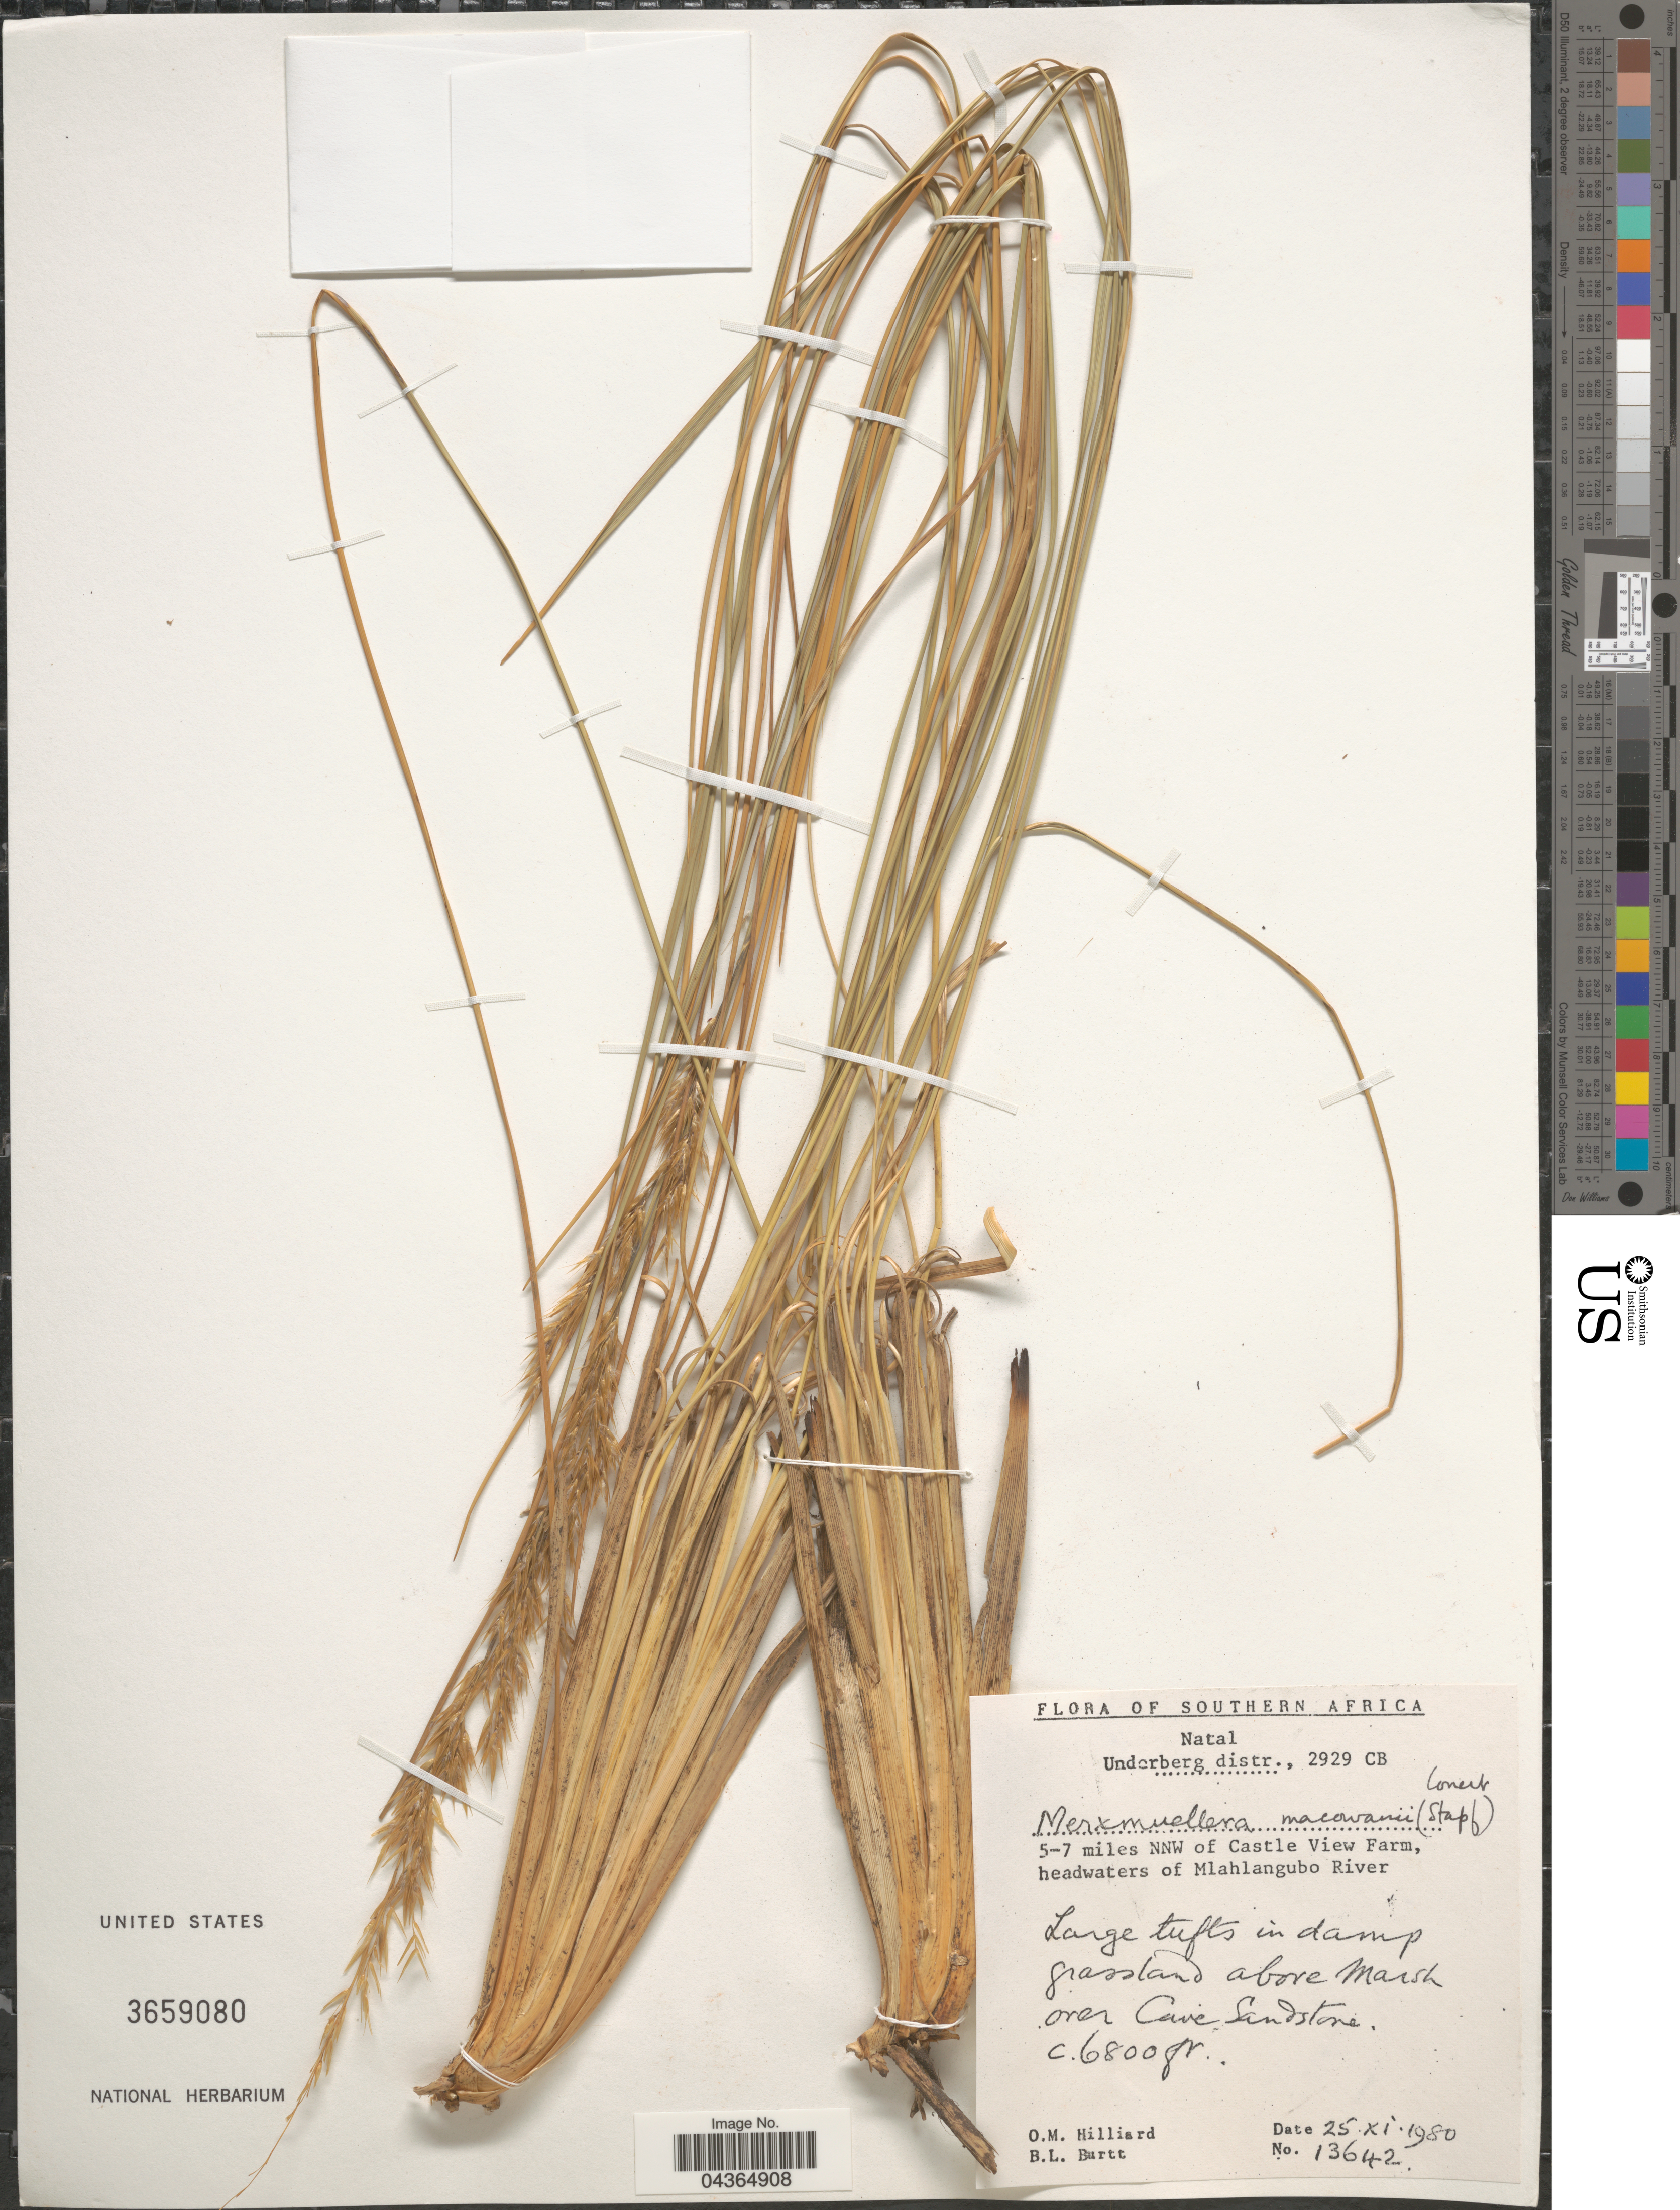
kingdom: Plantae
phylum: Tracheophyta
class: Liliopsida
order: Poales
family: Poaceae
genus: Merxmuellera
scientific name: Merxmuellera macowanii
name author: (Stapf) Conert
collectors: O. M. Hilliard & B. L. Burtt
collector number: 13642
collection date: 1980-11-25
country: South Africa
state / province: KwaZulu-Natal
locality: Southern Africa. Natal. Underberg distr., 2929 CB. 5-7 miles NNW of Castle View Farm, headwaters of Mlahlangubo River. Above marsh over [interpreted] Cave Sandstone.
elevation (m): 2073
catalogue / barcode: US 3659080